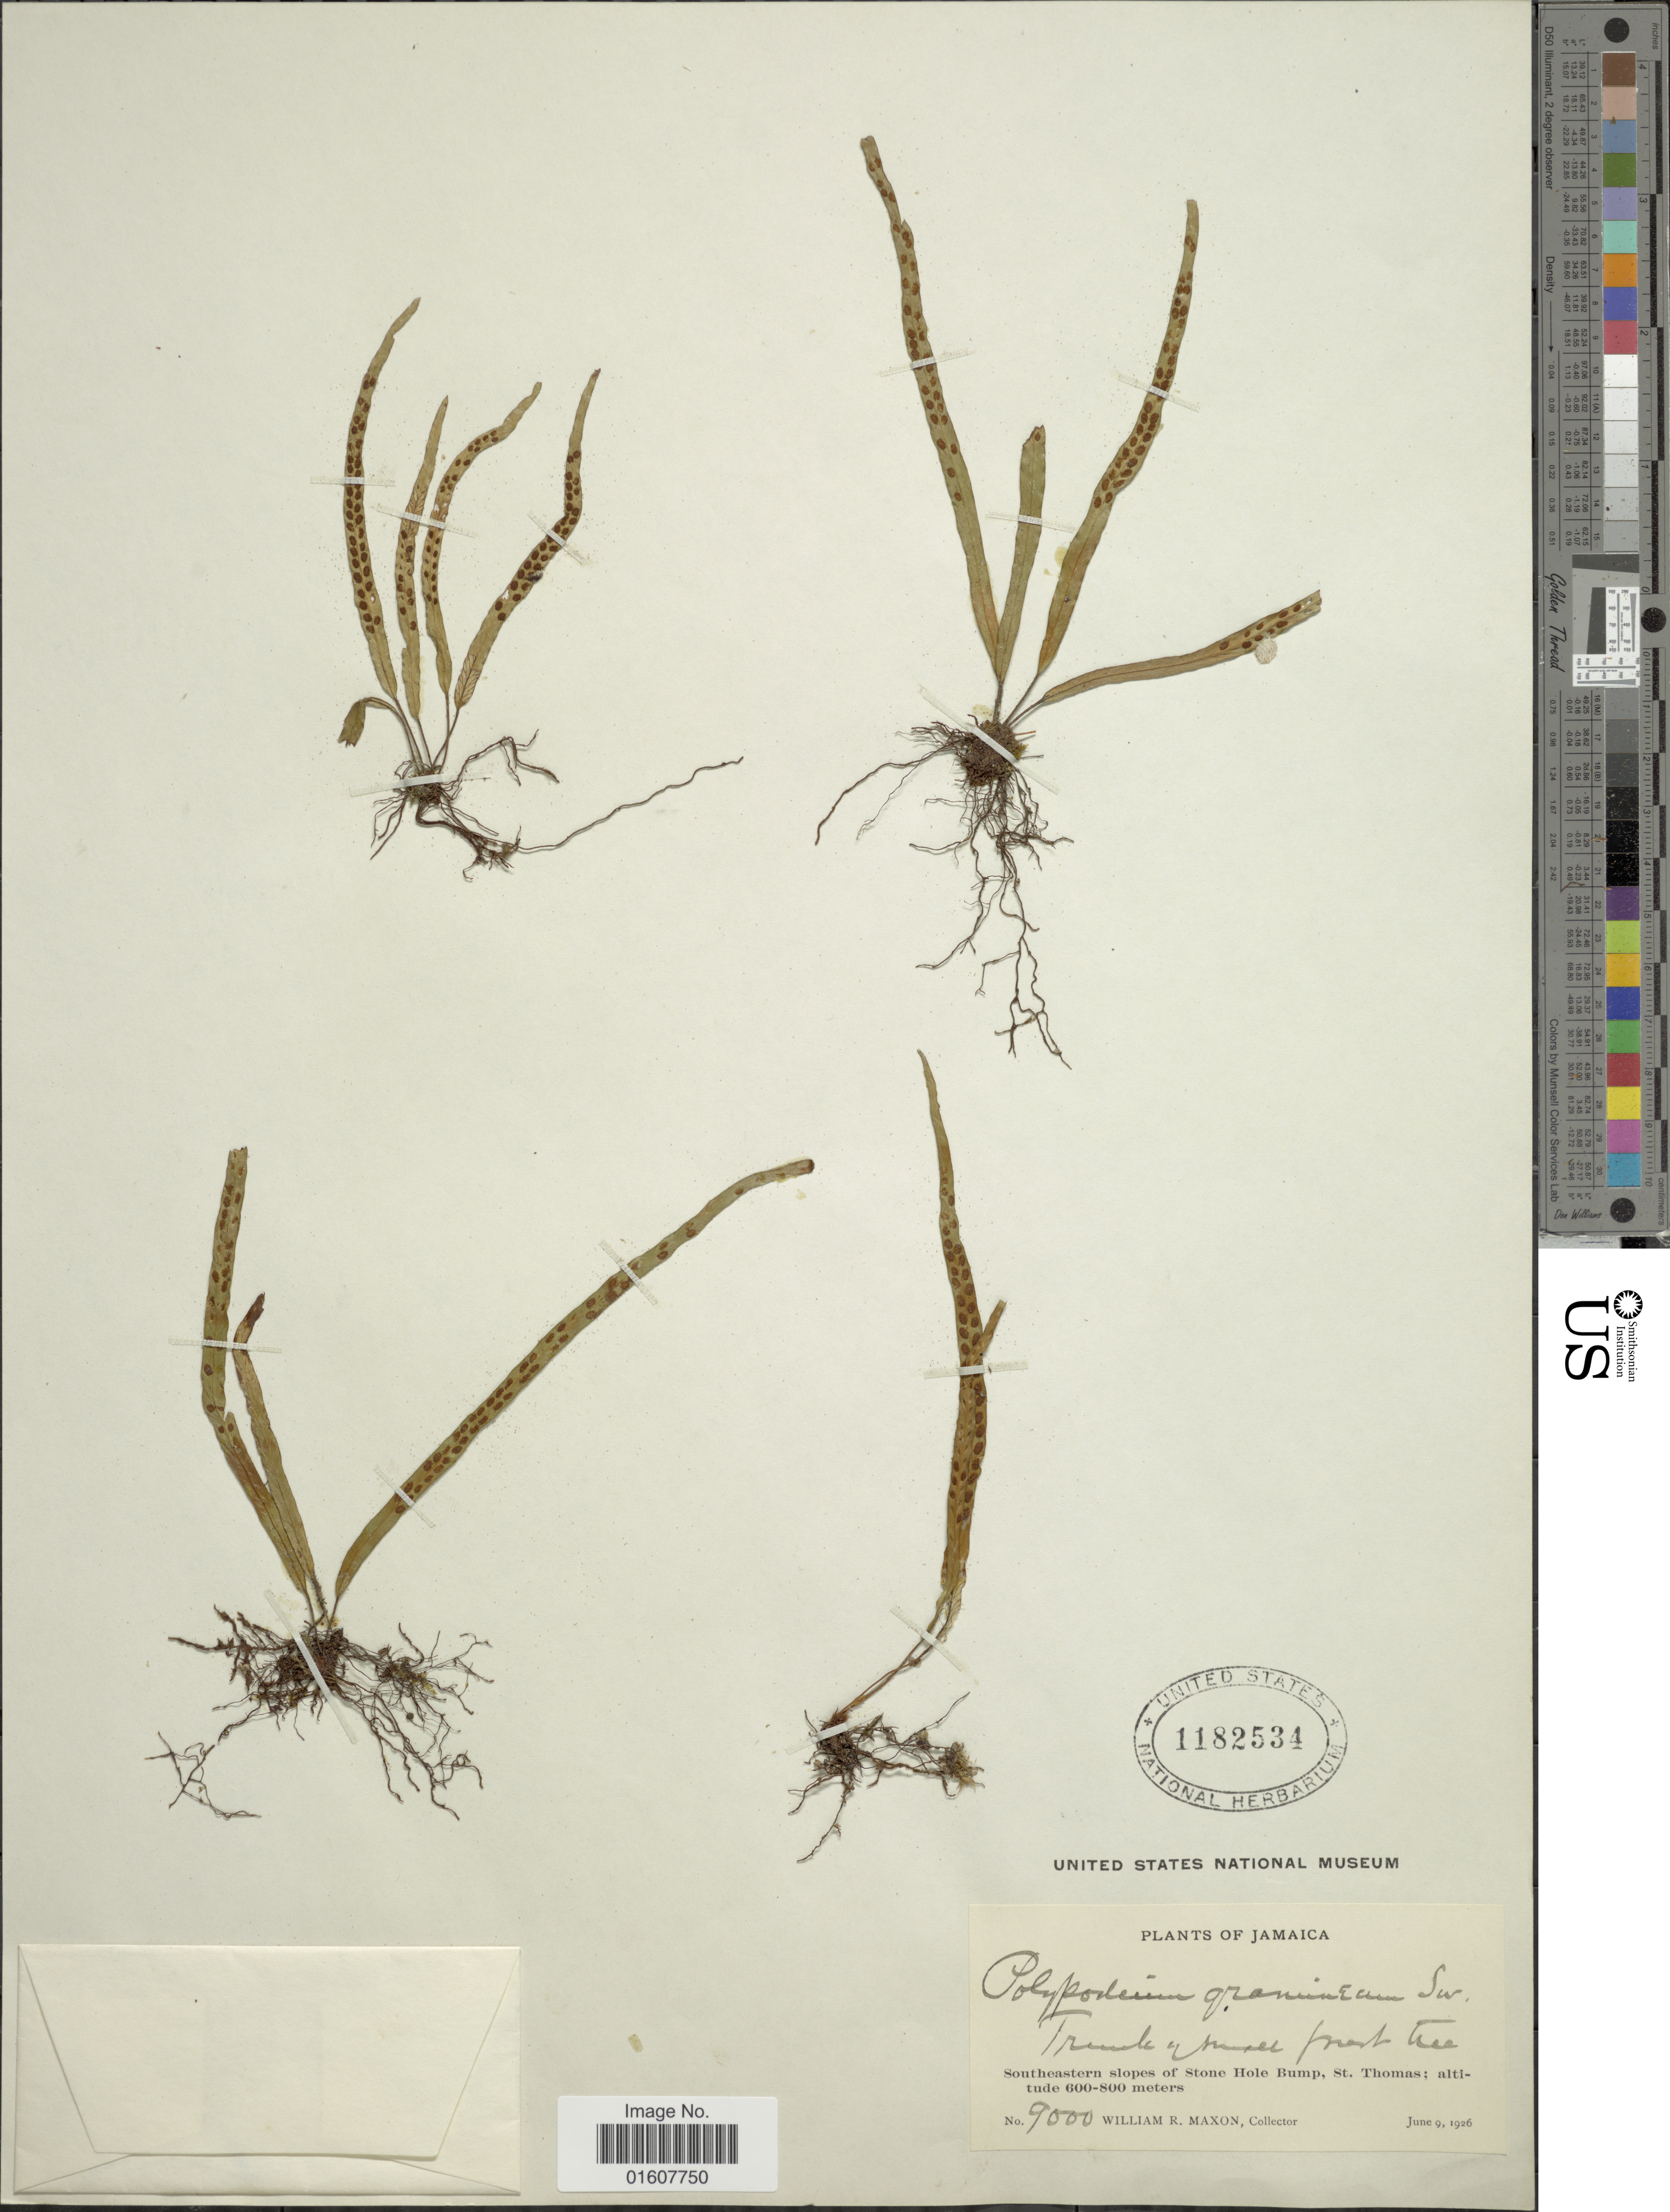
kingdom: Plantae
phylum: Tracheophyta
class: Polypodiopsida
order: Polypodiales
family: Polypodiaceae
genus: Lomaphlebia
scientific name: Lomaphlebia linearis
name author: (Sw.) J. Sm.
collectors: W. R. Maxon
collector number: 9000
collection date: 1926-06-09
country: Jamaica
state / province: Saint Thomas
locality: Southeastern slopes of Stone Hole Bump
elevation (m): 600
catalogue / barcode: US 1182534